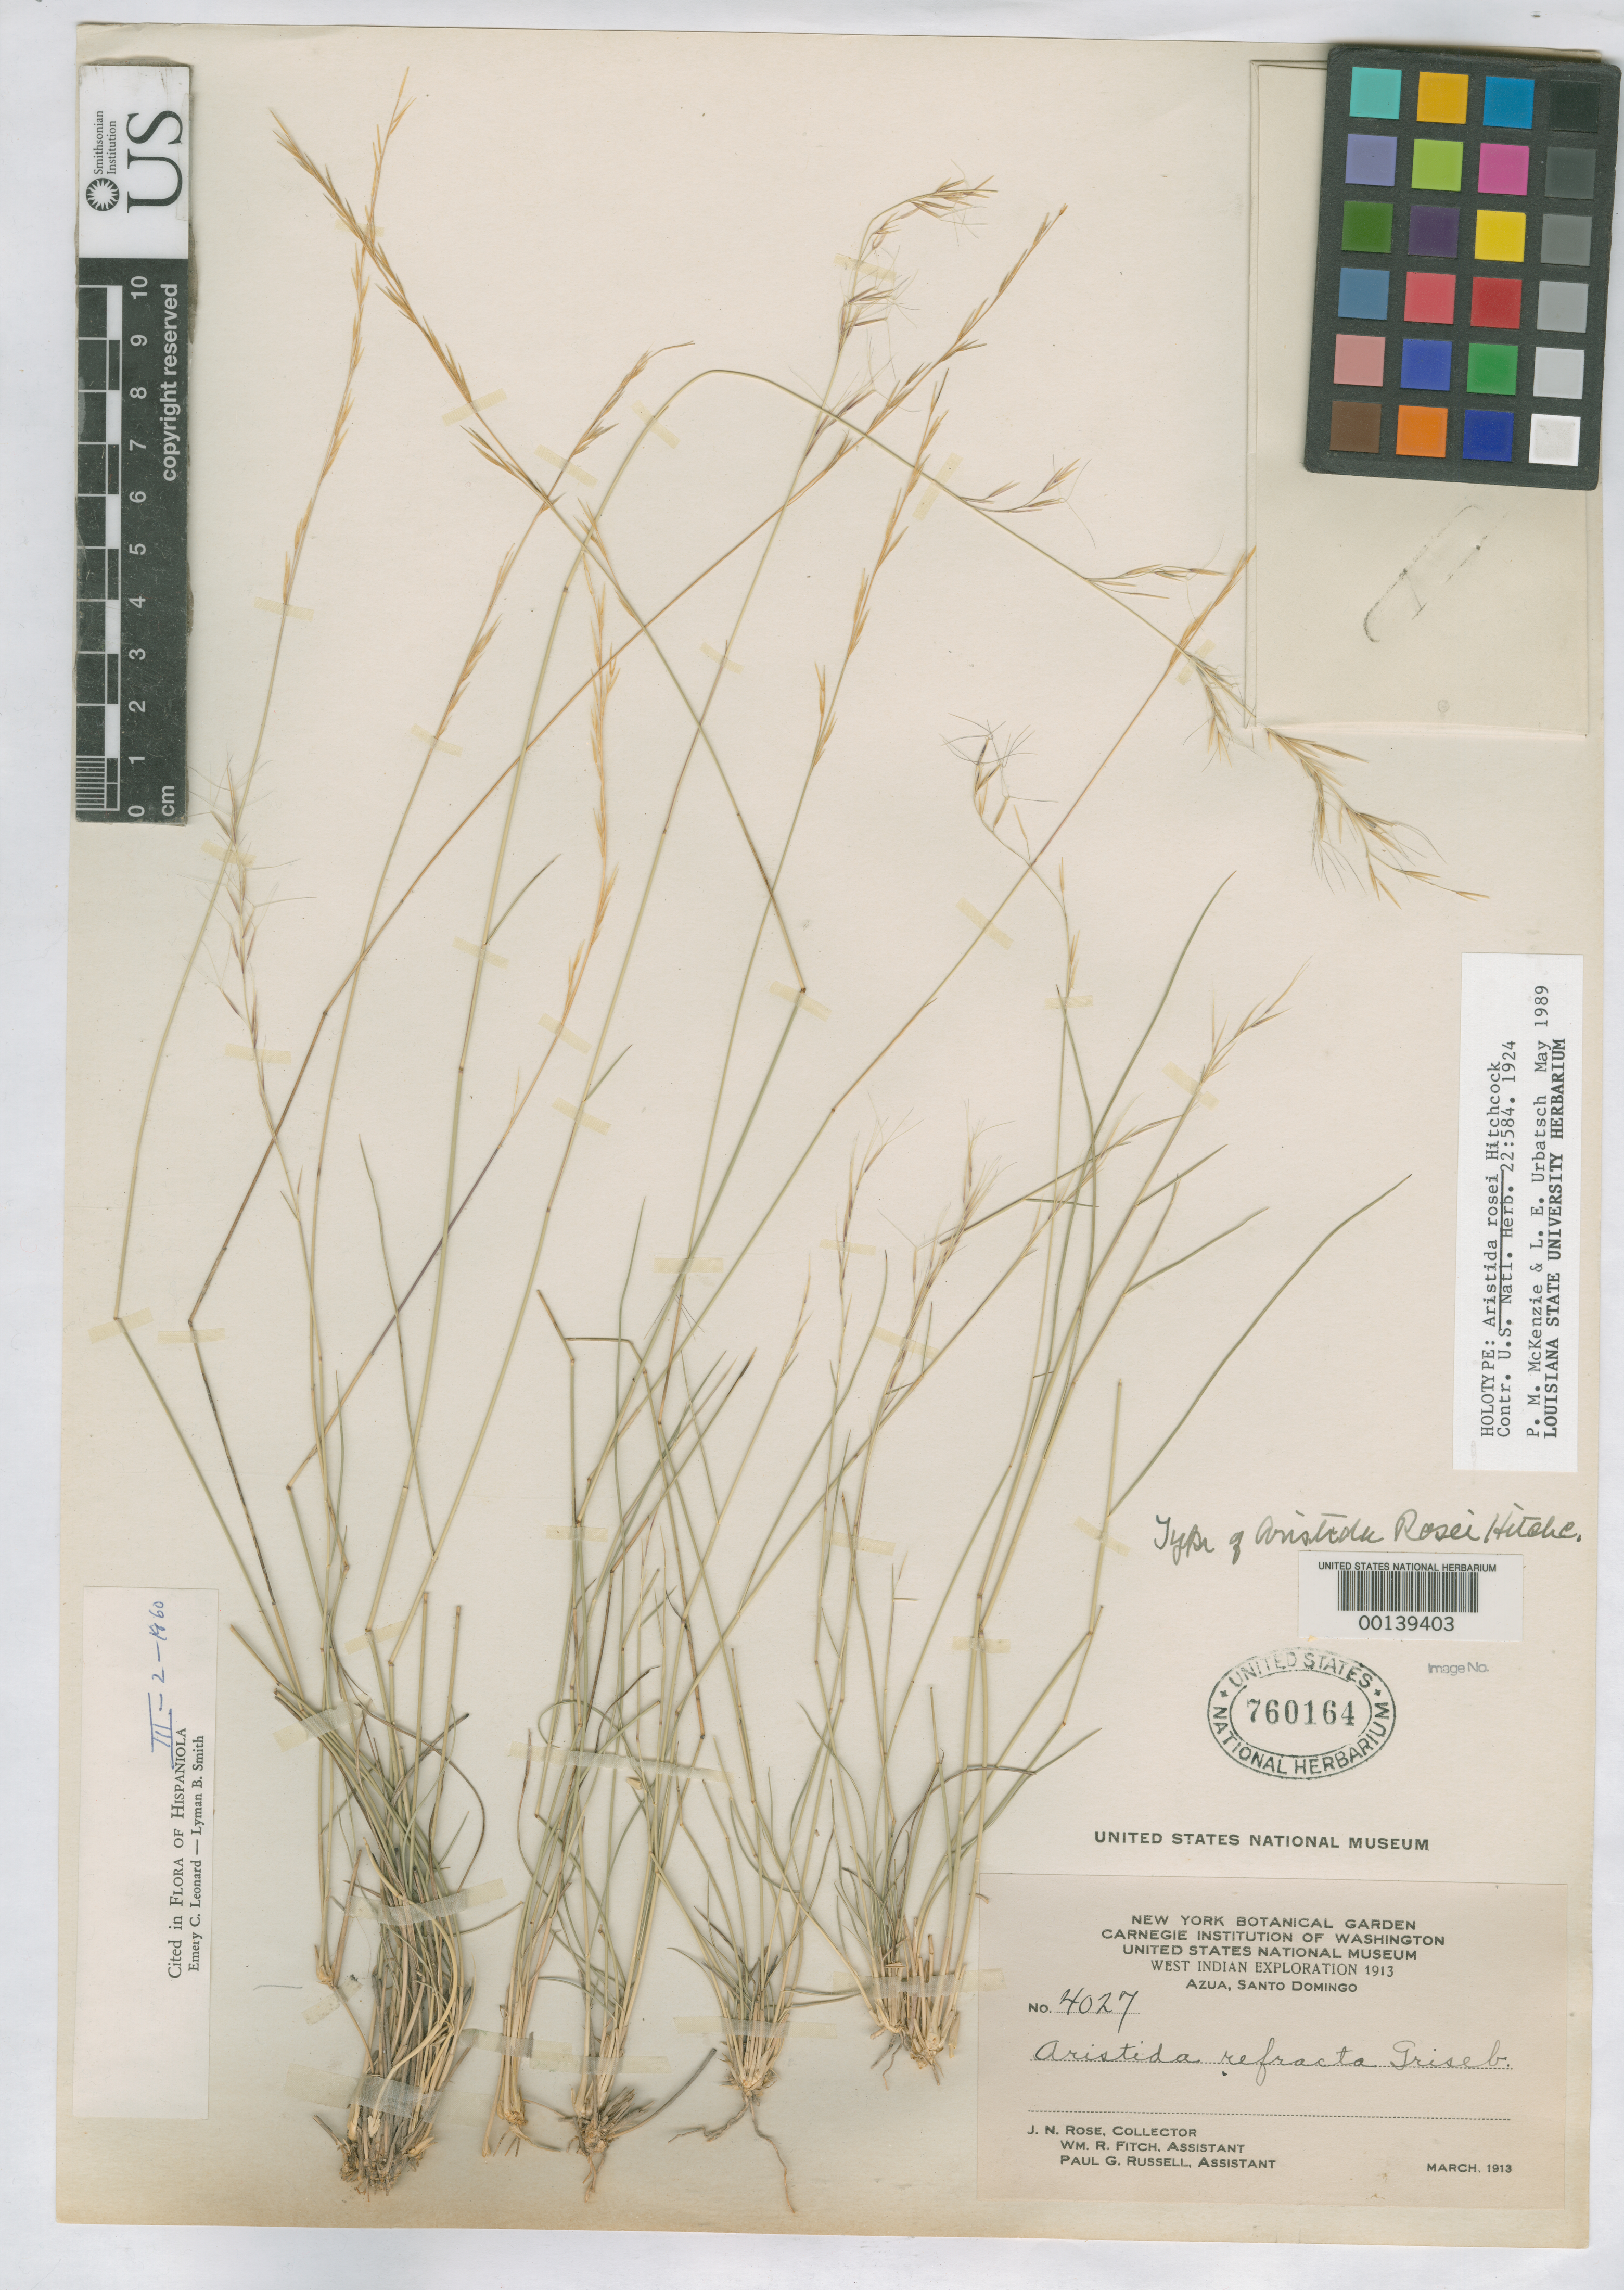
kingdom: Plantae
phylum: Tracheophyta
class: Liliopsida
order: Poales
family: Poaceae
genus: Aristida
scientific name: Aristida rosei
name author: Hitchc.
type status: Holotype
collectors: J. N. Rose, W. R. Fitch & P. G. Russell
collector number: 4027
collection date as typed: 01 Mar 1913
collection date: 1913-03-01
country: Dominican Republic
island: Hispaniola Island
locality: Azua.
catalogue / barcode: US 760164